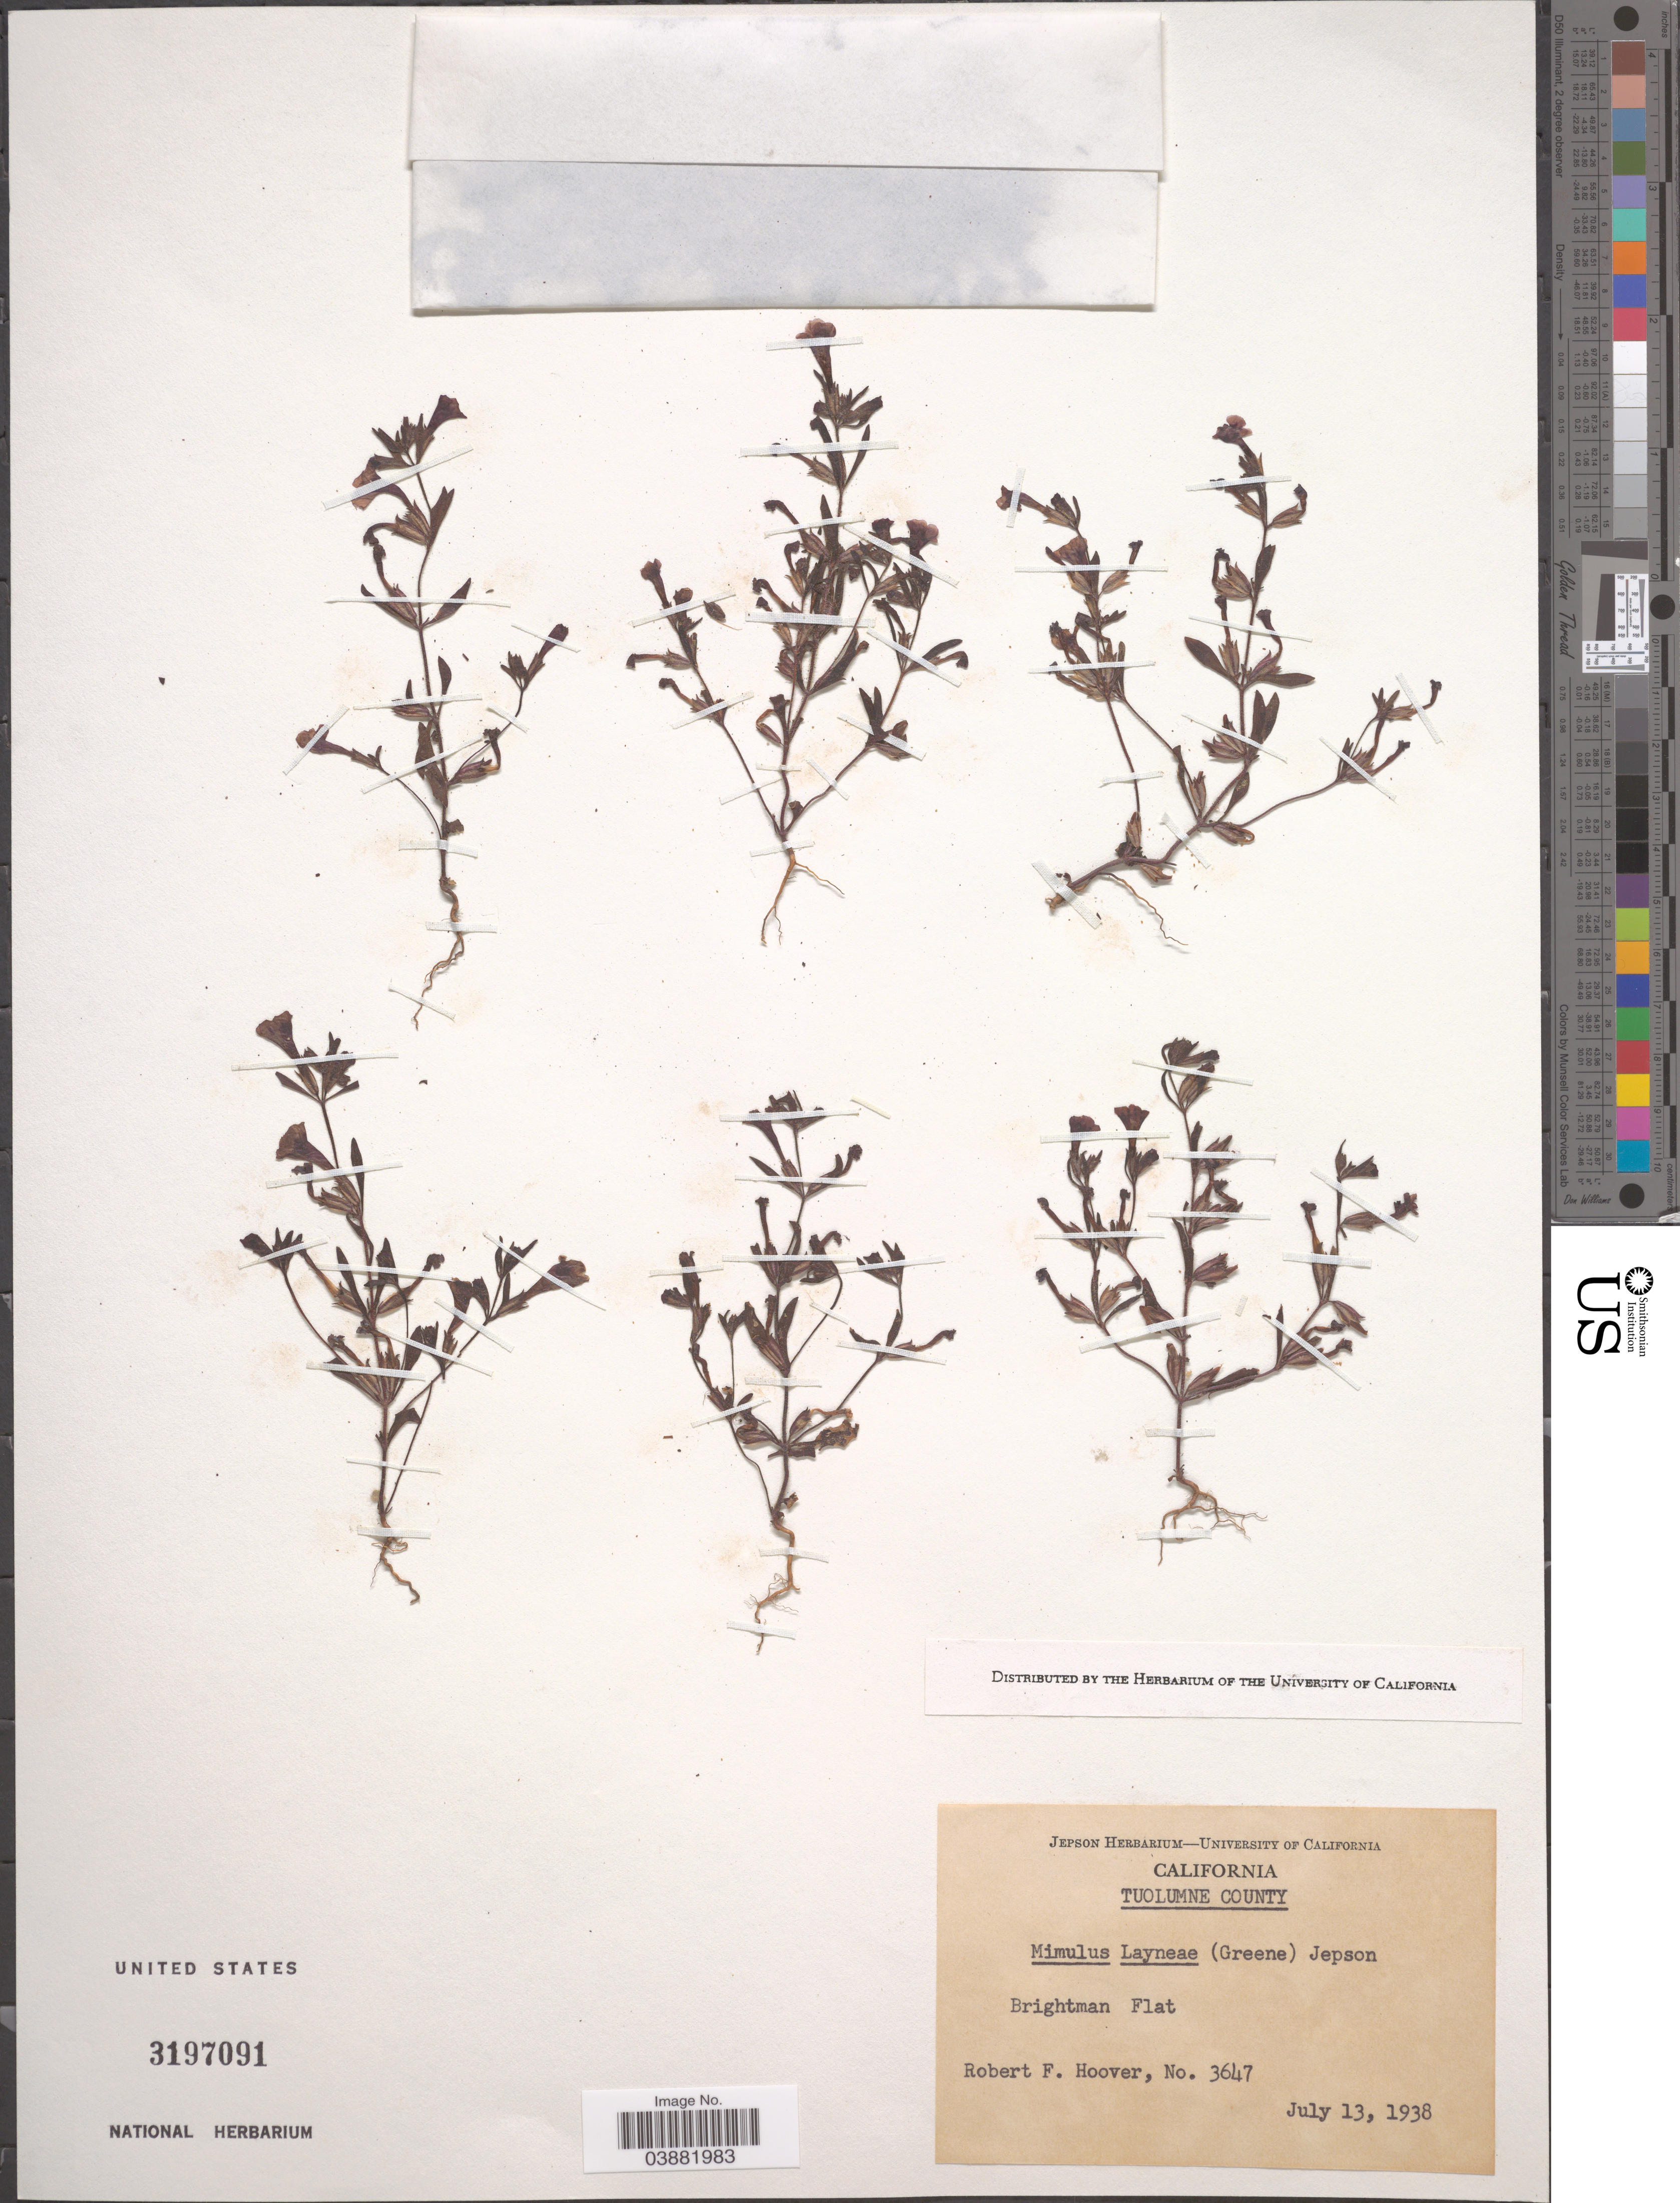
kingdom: Plantae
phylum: Tracheophyta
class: Magnoliopsida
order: Lamiales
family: Phrymaceae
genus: Mimulus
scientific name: Mimulus layneae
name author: (Greene) Jeps.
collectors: R. F. Hoover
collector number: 3647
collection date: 1938-07-13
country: United States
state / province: California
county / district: Tuolumne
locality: Tuolumne County. Brightman Flat.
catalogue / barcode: US 3197091